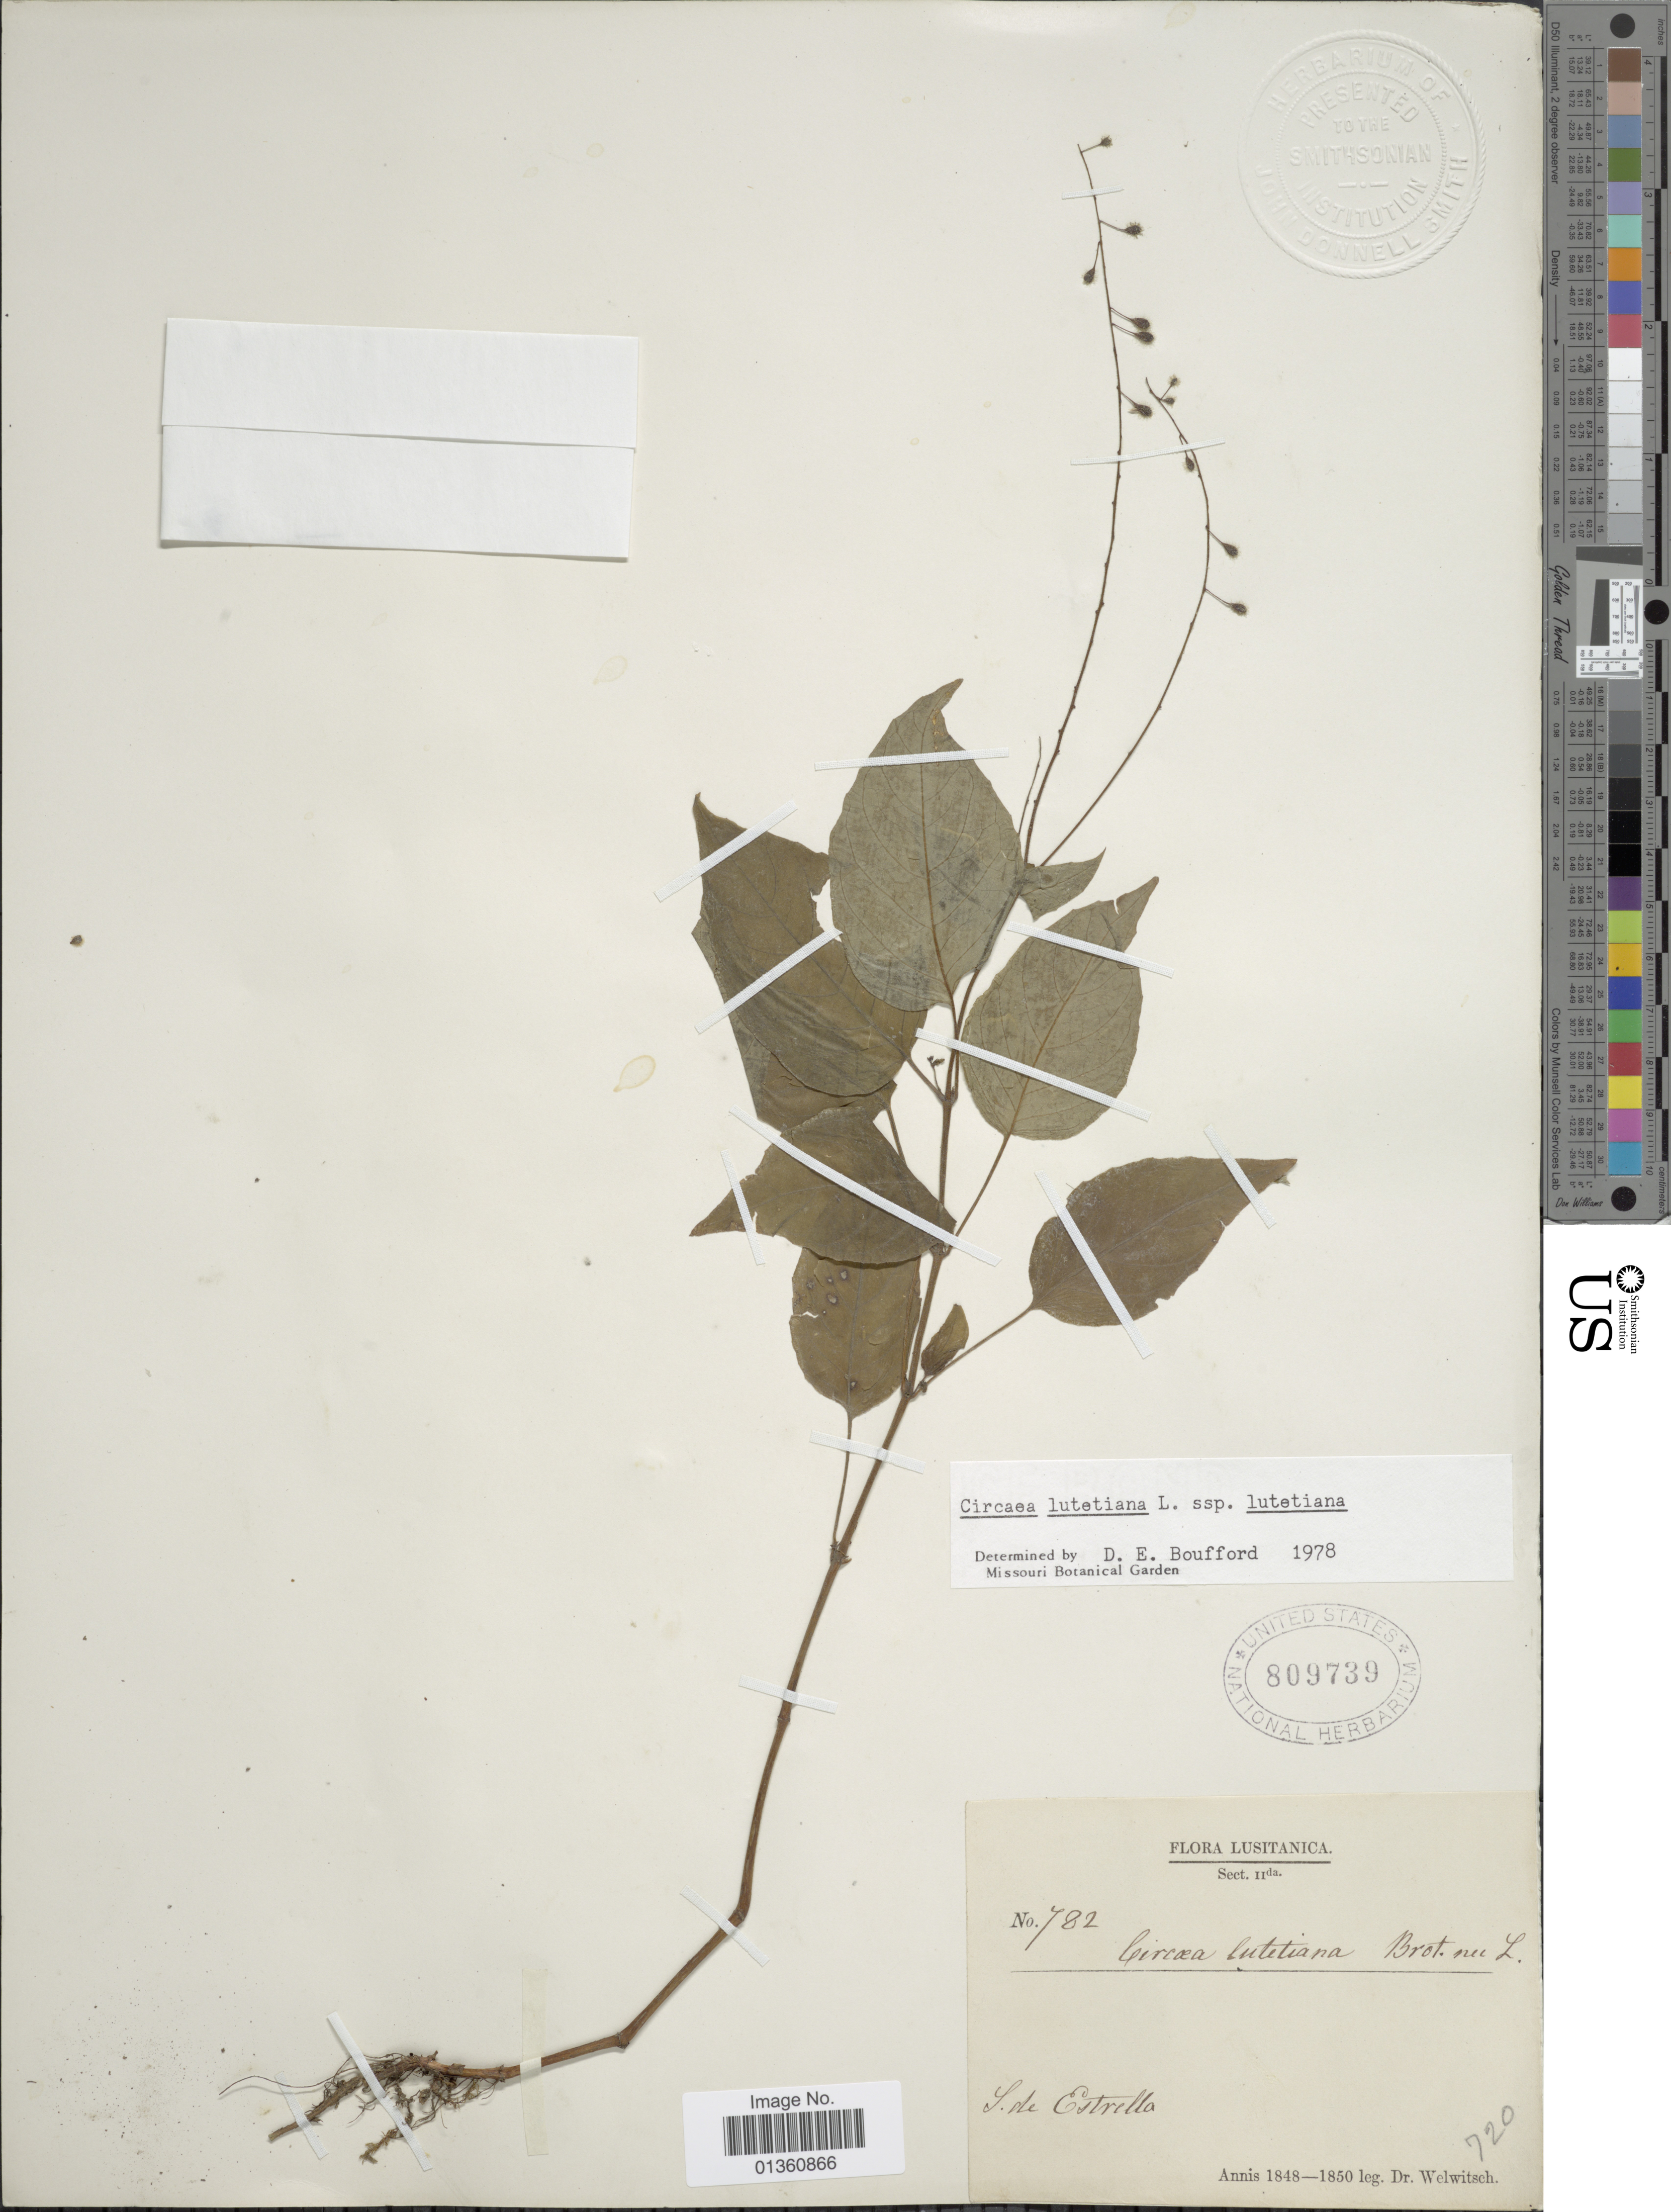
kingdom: Plantae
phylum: Tracheophyta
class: Magnoliopsida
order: Myrtales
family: Onagraceae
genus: Circaea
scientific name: Circaea lutetiana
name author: L.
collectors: -. Welwitsch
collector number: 782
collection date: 1848/1850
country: Portugal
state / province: Castelo Branco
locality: Lusitanica. S. de Estrella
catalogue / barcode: US 809739